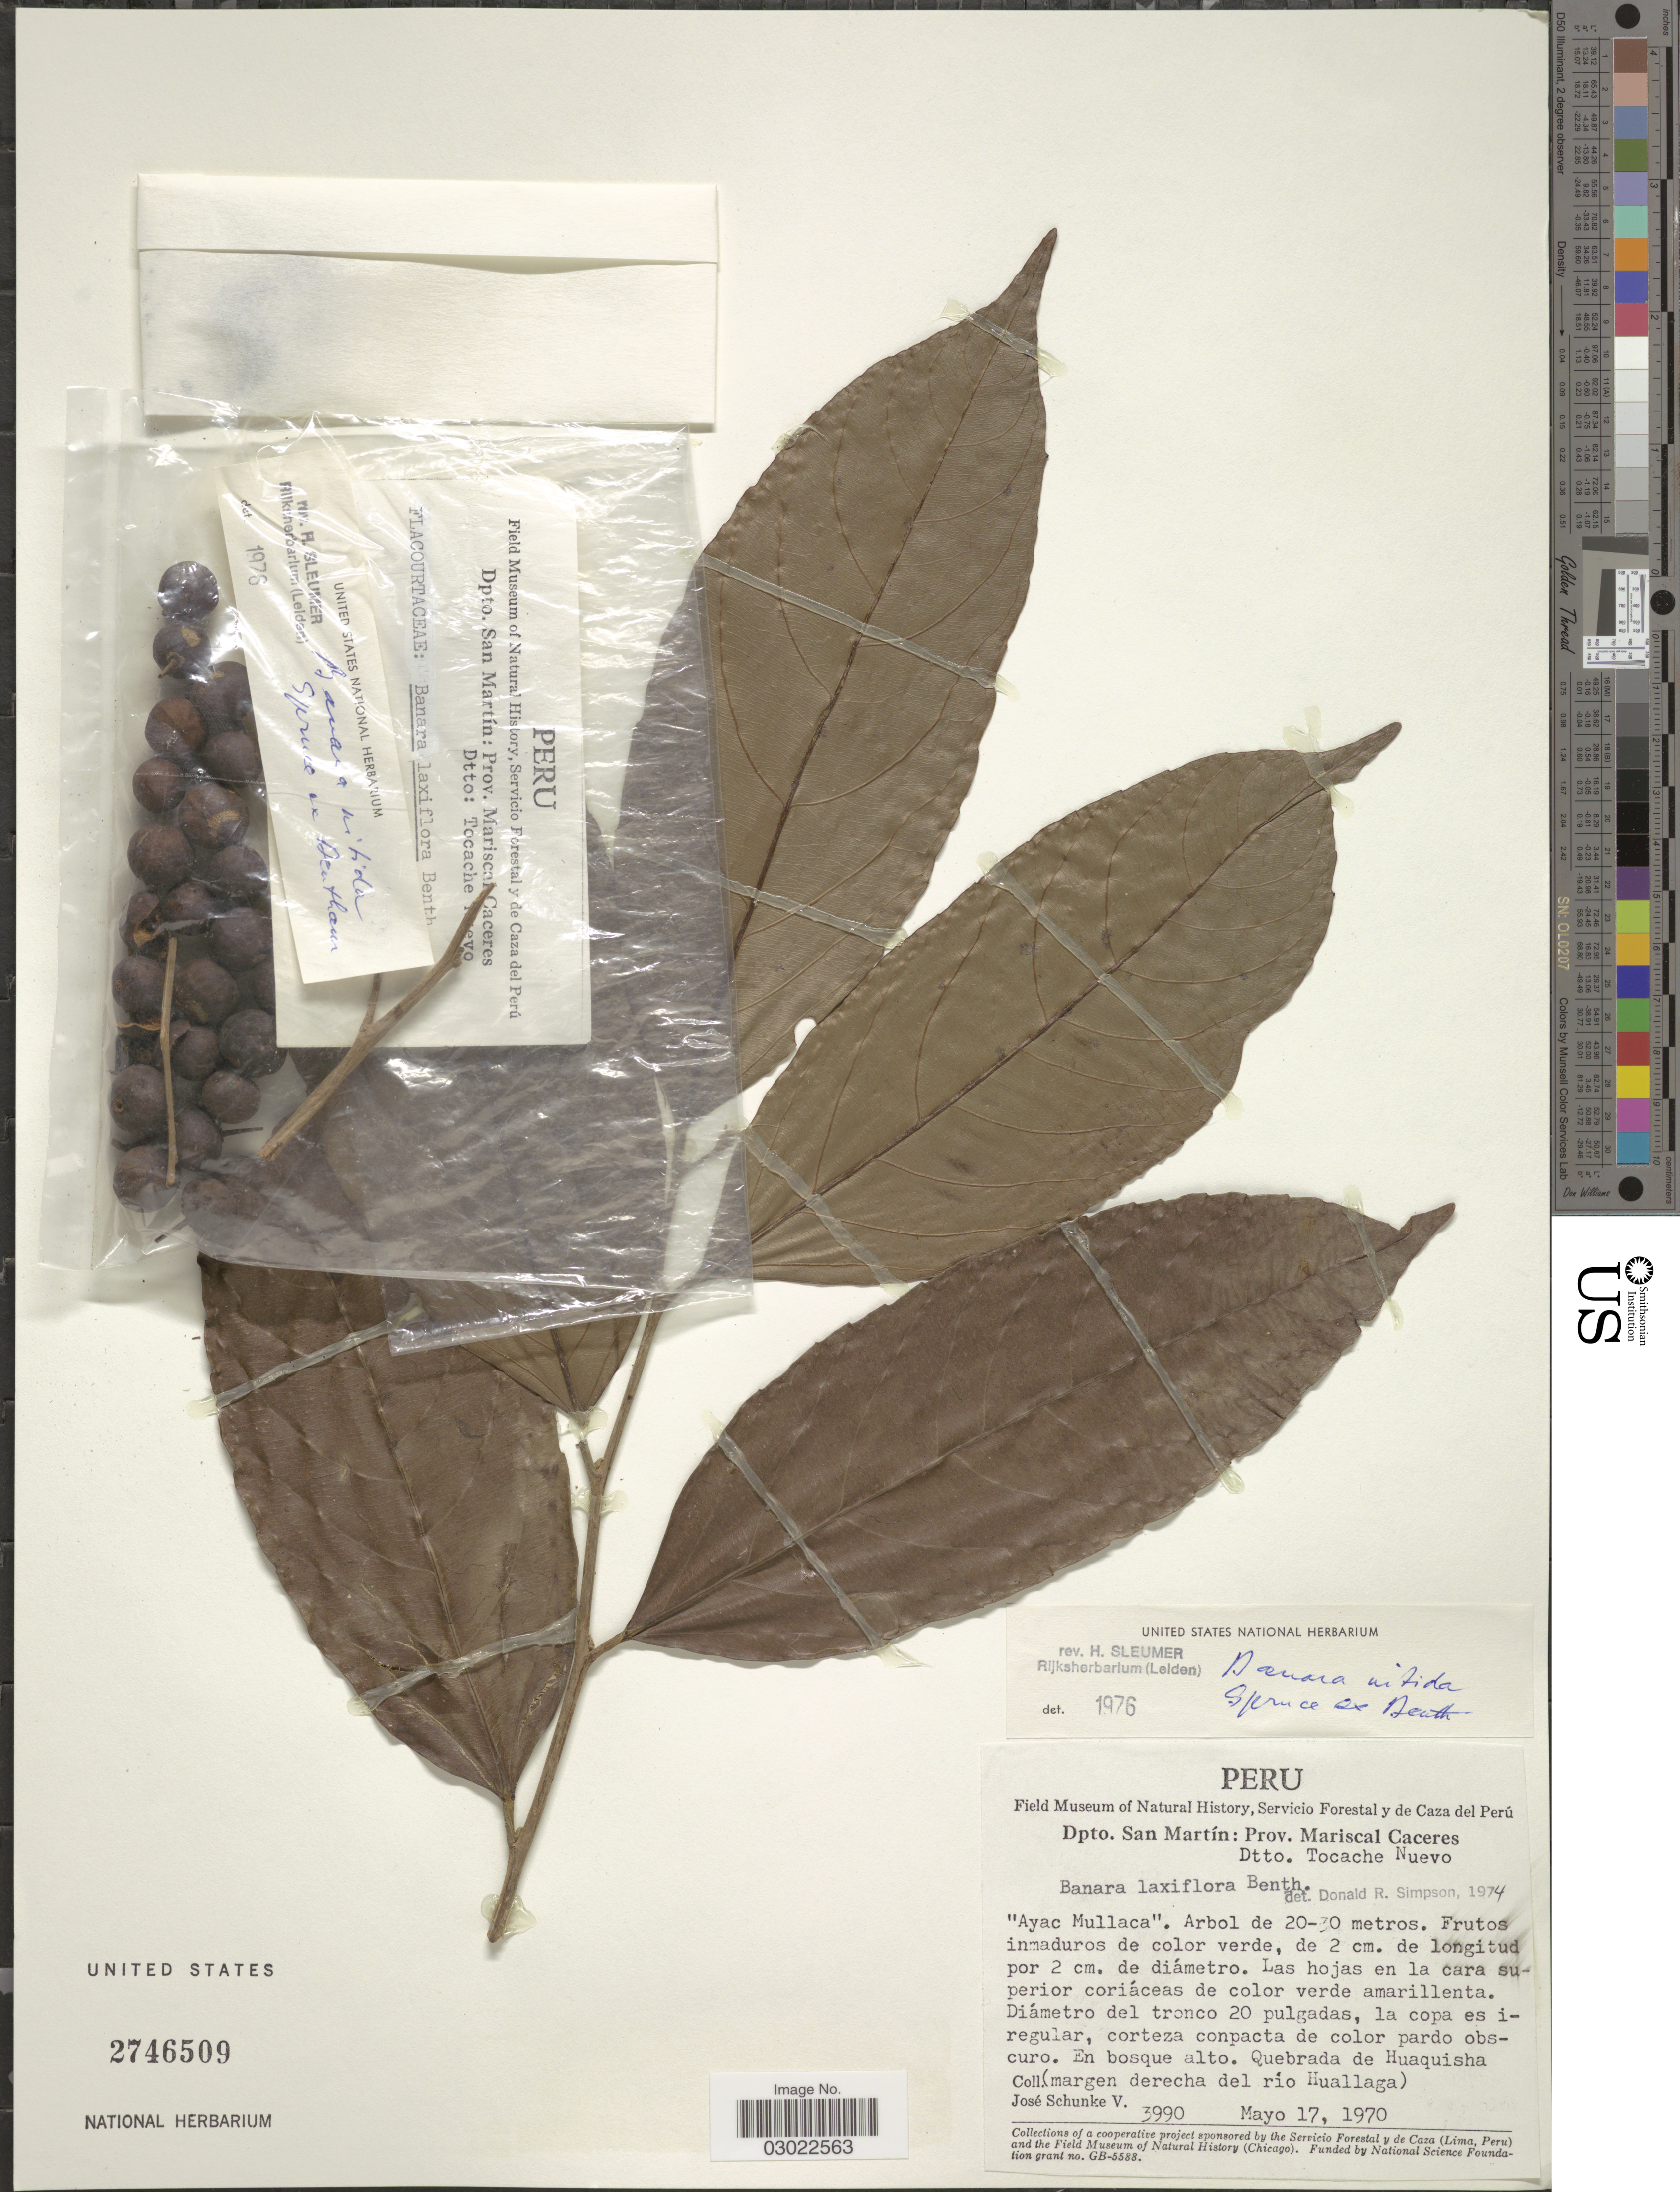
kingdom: Plantae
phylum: Tracheophyta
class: Magnoliopsida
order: Malpighiales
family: Salicaceae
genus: Banara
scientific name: Banara nitida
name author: Spruce ex Benth.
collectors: J. Schunke Vigo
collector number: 3990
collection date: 1970-05-17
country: Peru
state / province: San Martín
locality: Dpto. San Martín: Prov. Mariscal Caceres Dtto. Tocache Nuevo. Quebrada de Huaquisha (margen derecha del río Huallaga).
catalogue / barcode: US 2746509